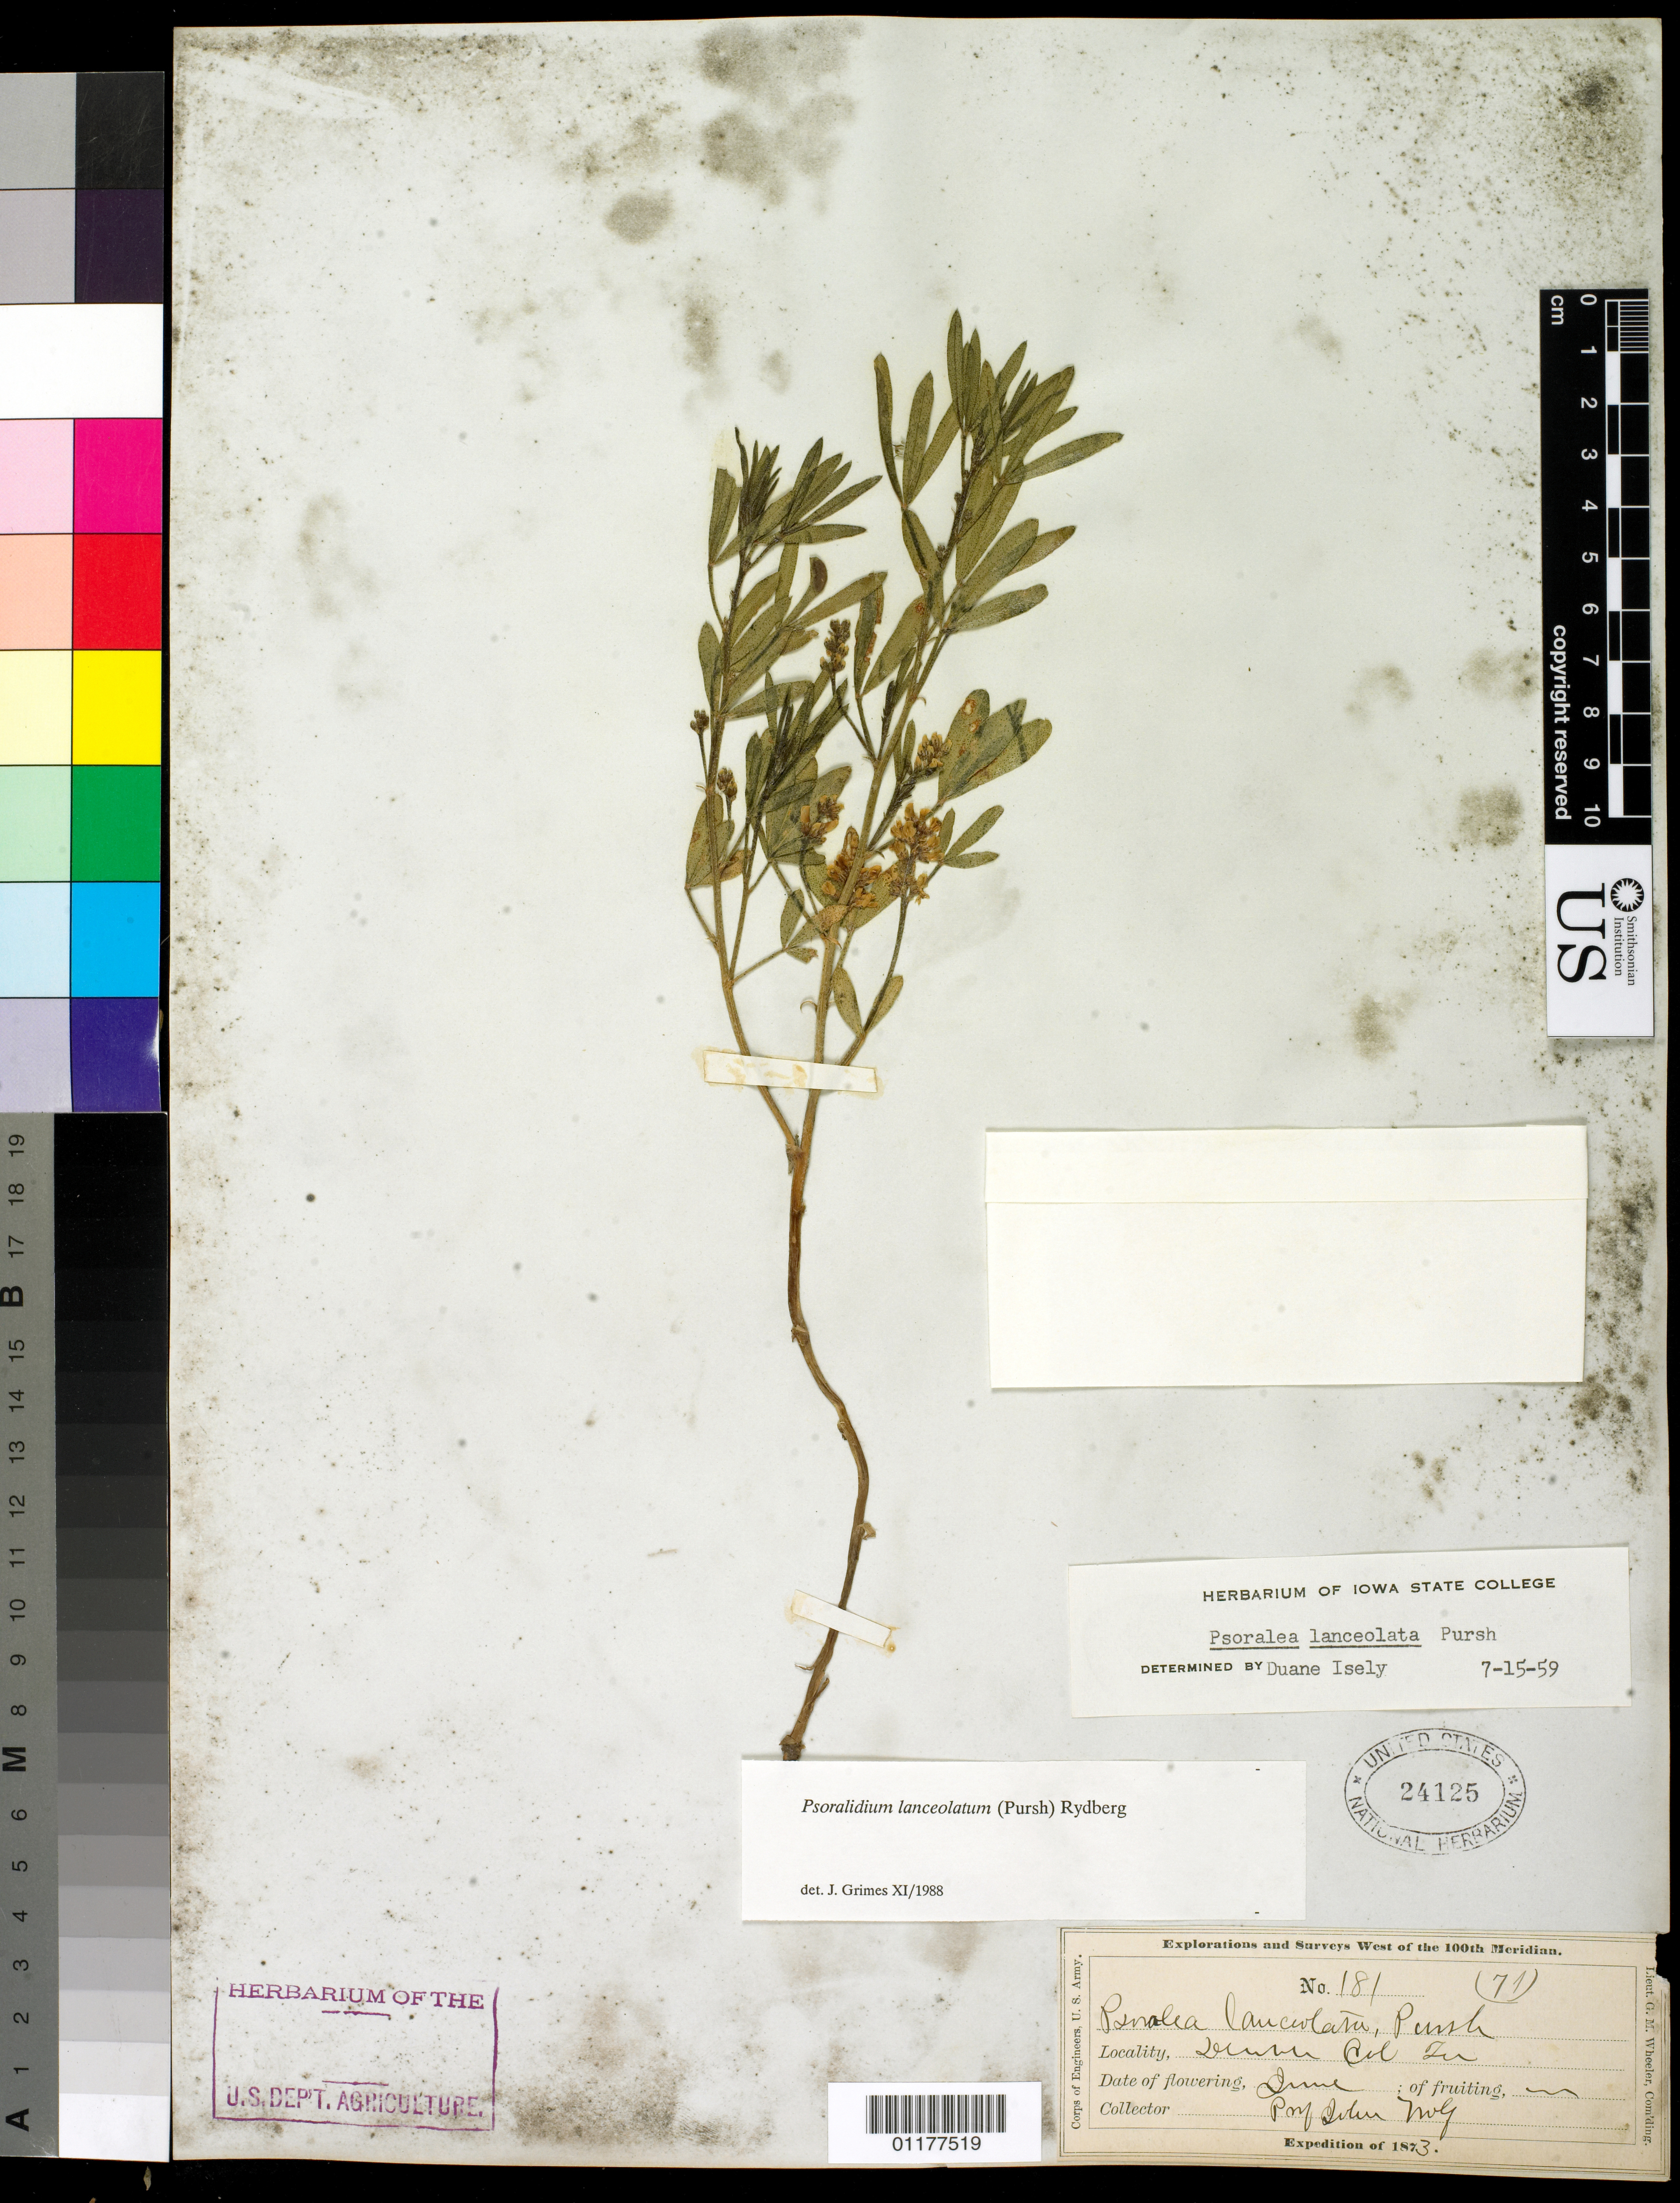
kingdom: Plantae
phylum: Tracheophyta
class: Magnoliopsida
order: Fabales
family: Fabaceae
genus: Ladeania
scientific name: Ladeania lanceolata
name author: (Pursh) A.N. Egan & Reveal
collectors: J. Wolf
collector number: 181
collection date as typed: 1873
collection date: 1873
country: United States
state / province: Colorado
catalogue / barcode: US 24125